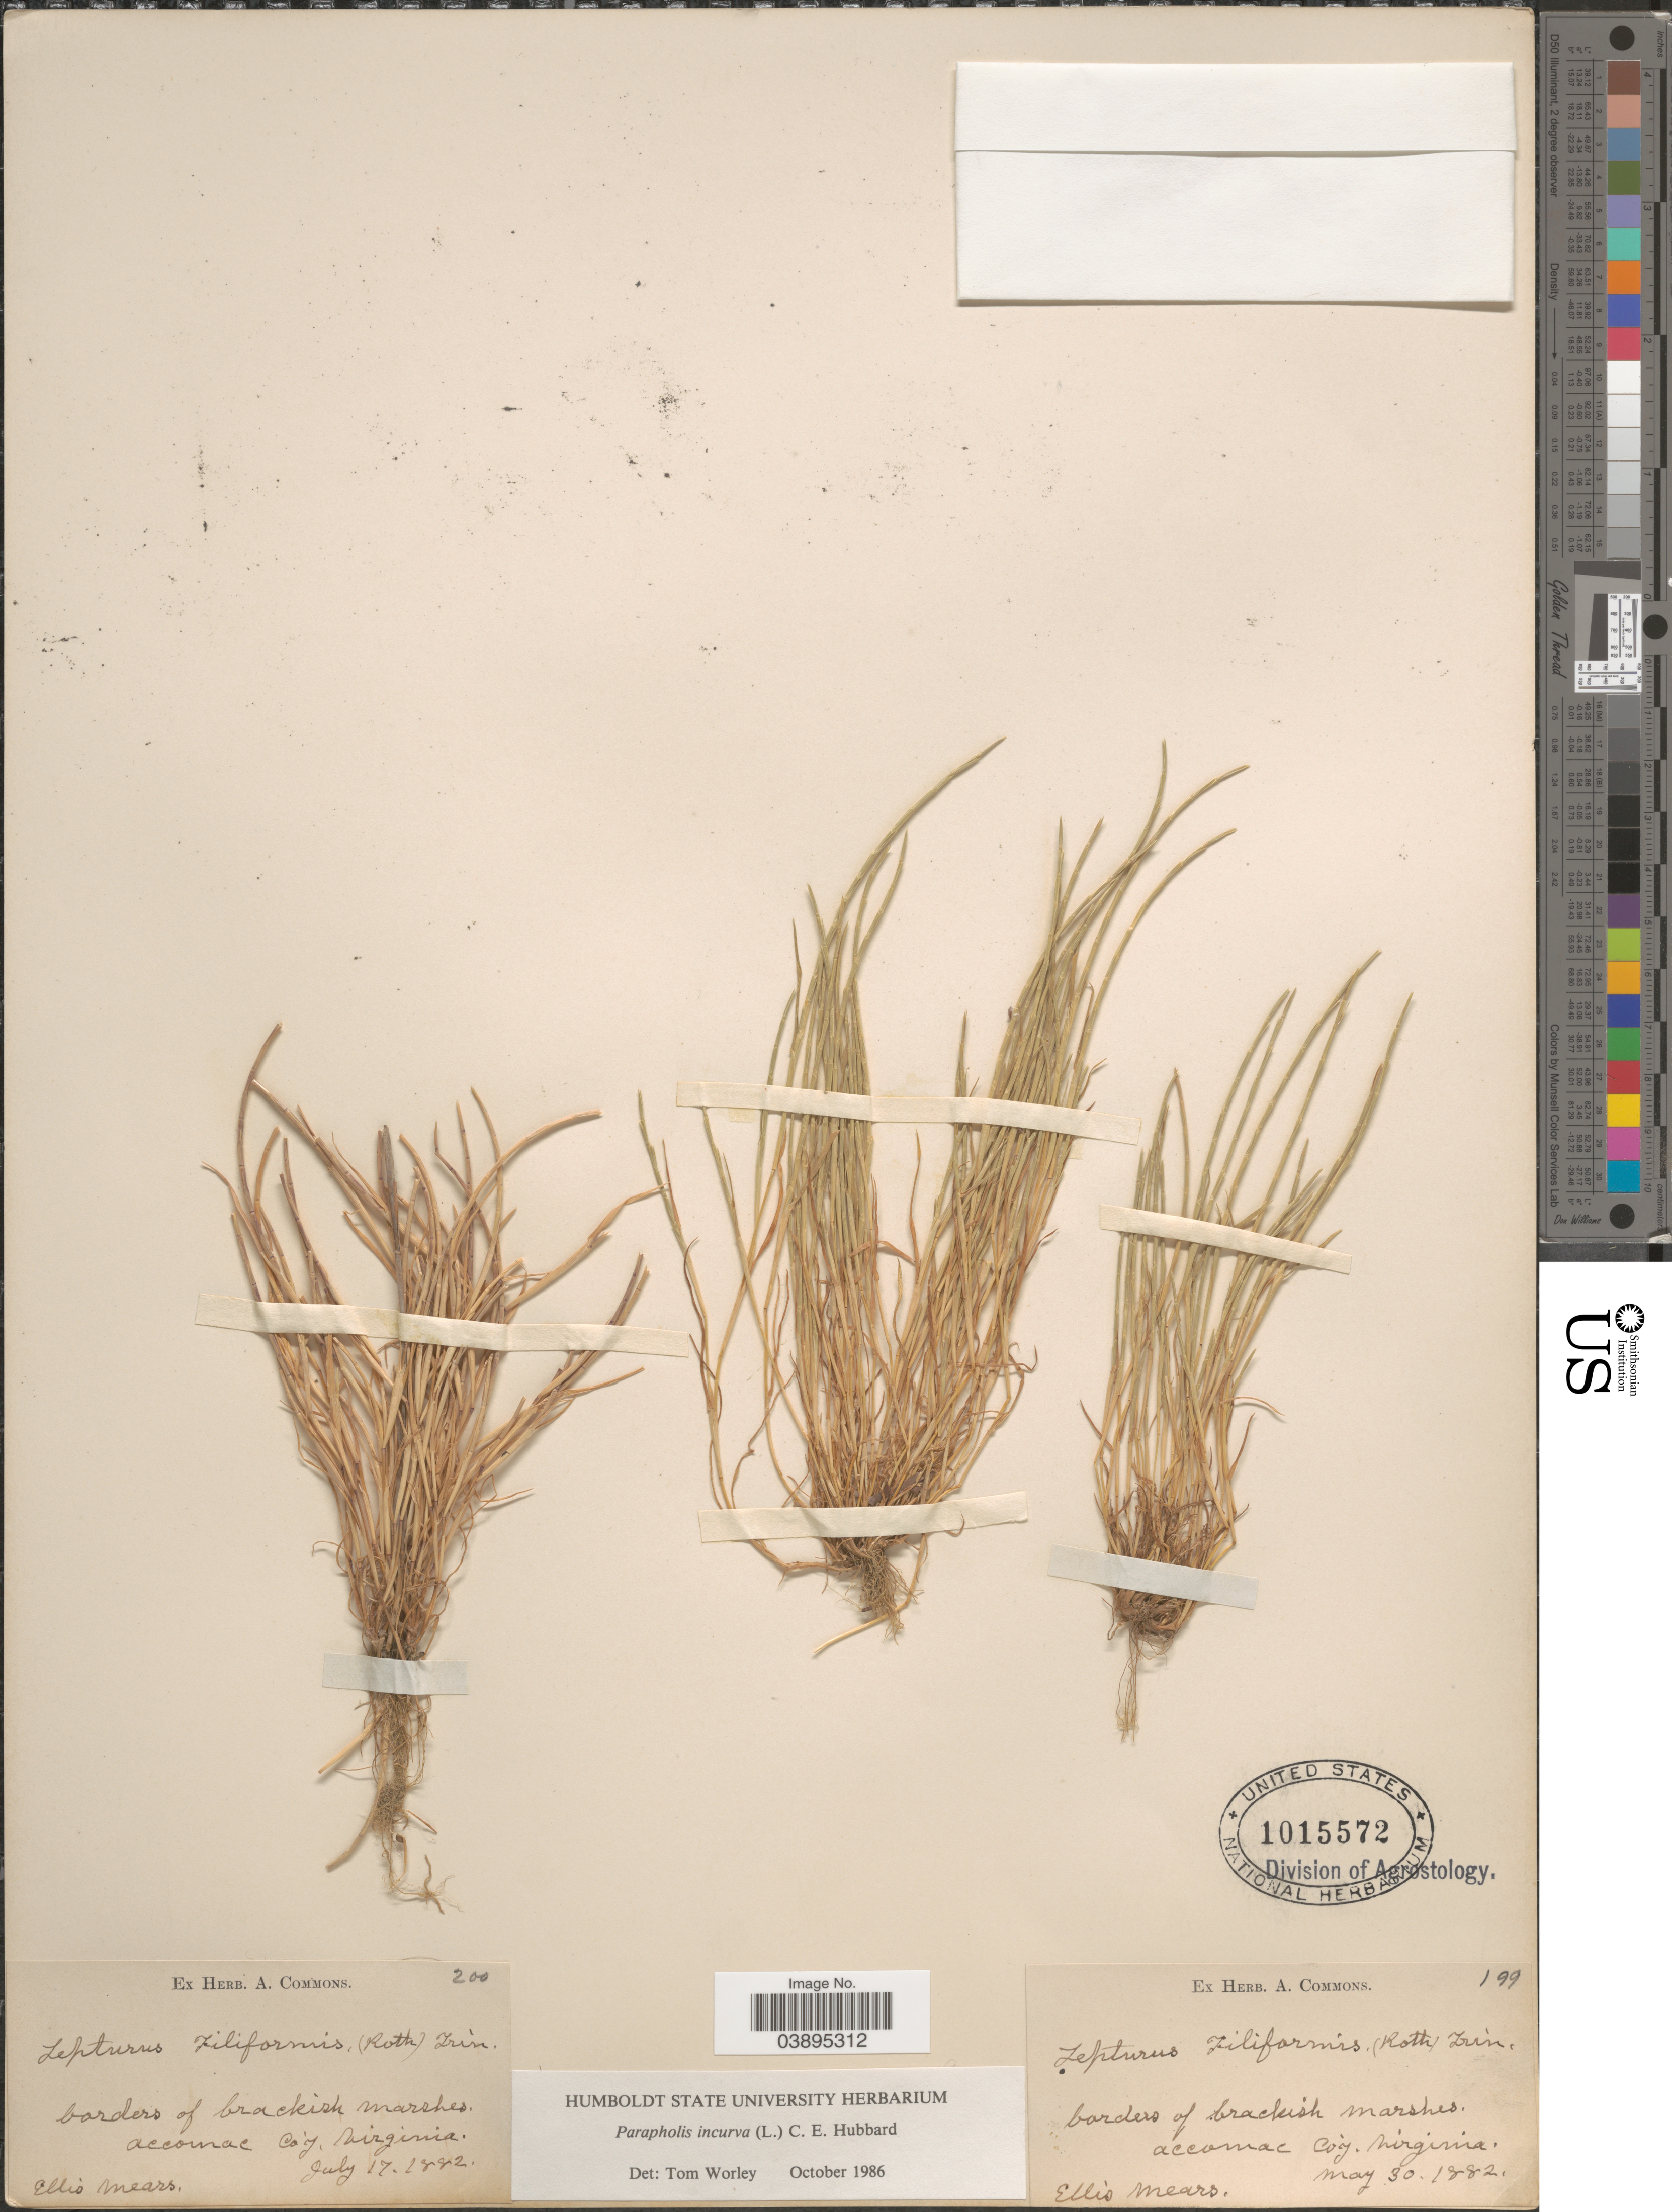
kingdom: Plantae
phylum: Tracheophyta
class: Liliopsida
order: Poales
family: Poaceae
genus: Parapholis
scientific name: Parapholis incurva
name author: (L.) C.E. Hubb.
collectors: E. Mears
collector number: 199/200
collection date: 1882-05-30/1882-07-17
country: United States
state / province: Virginia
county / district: Accomack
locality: Accomac Co.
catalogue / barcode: US 1015572